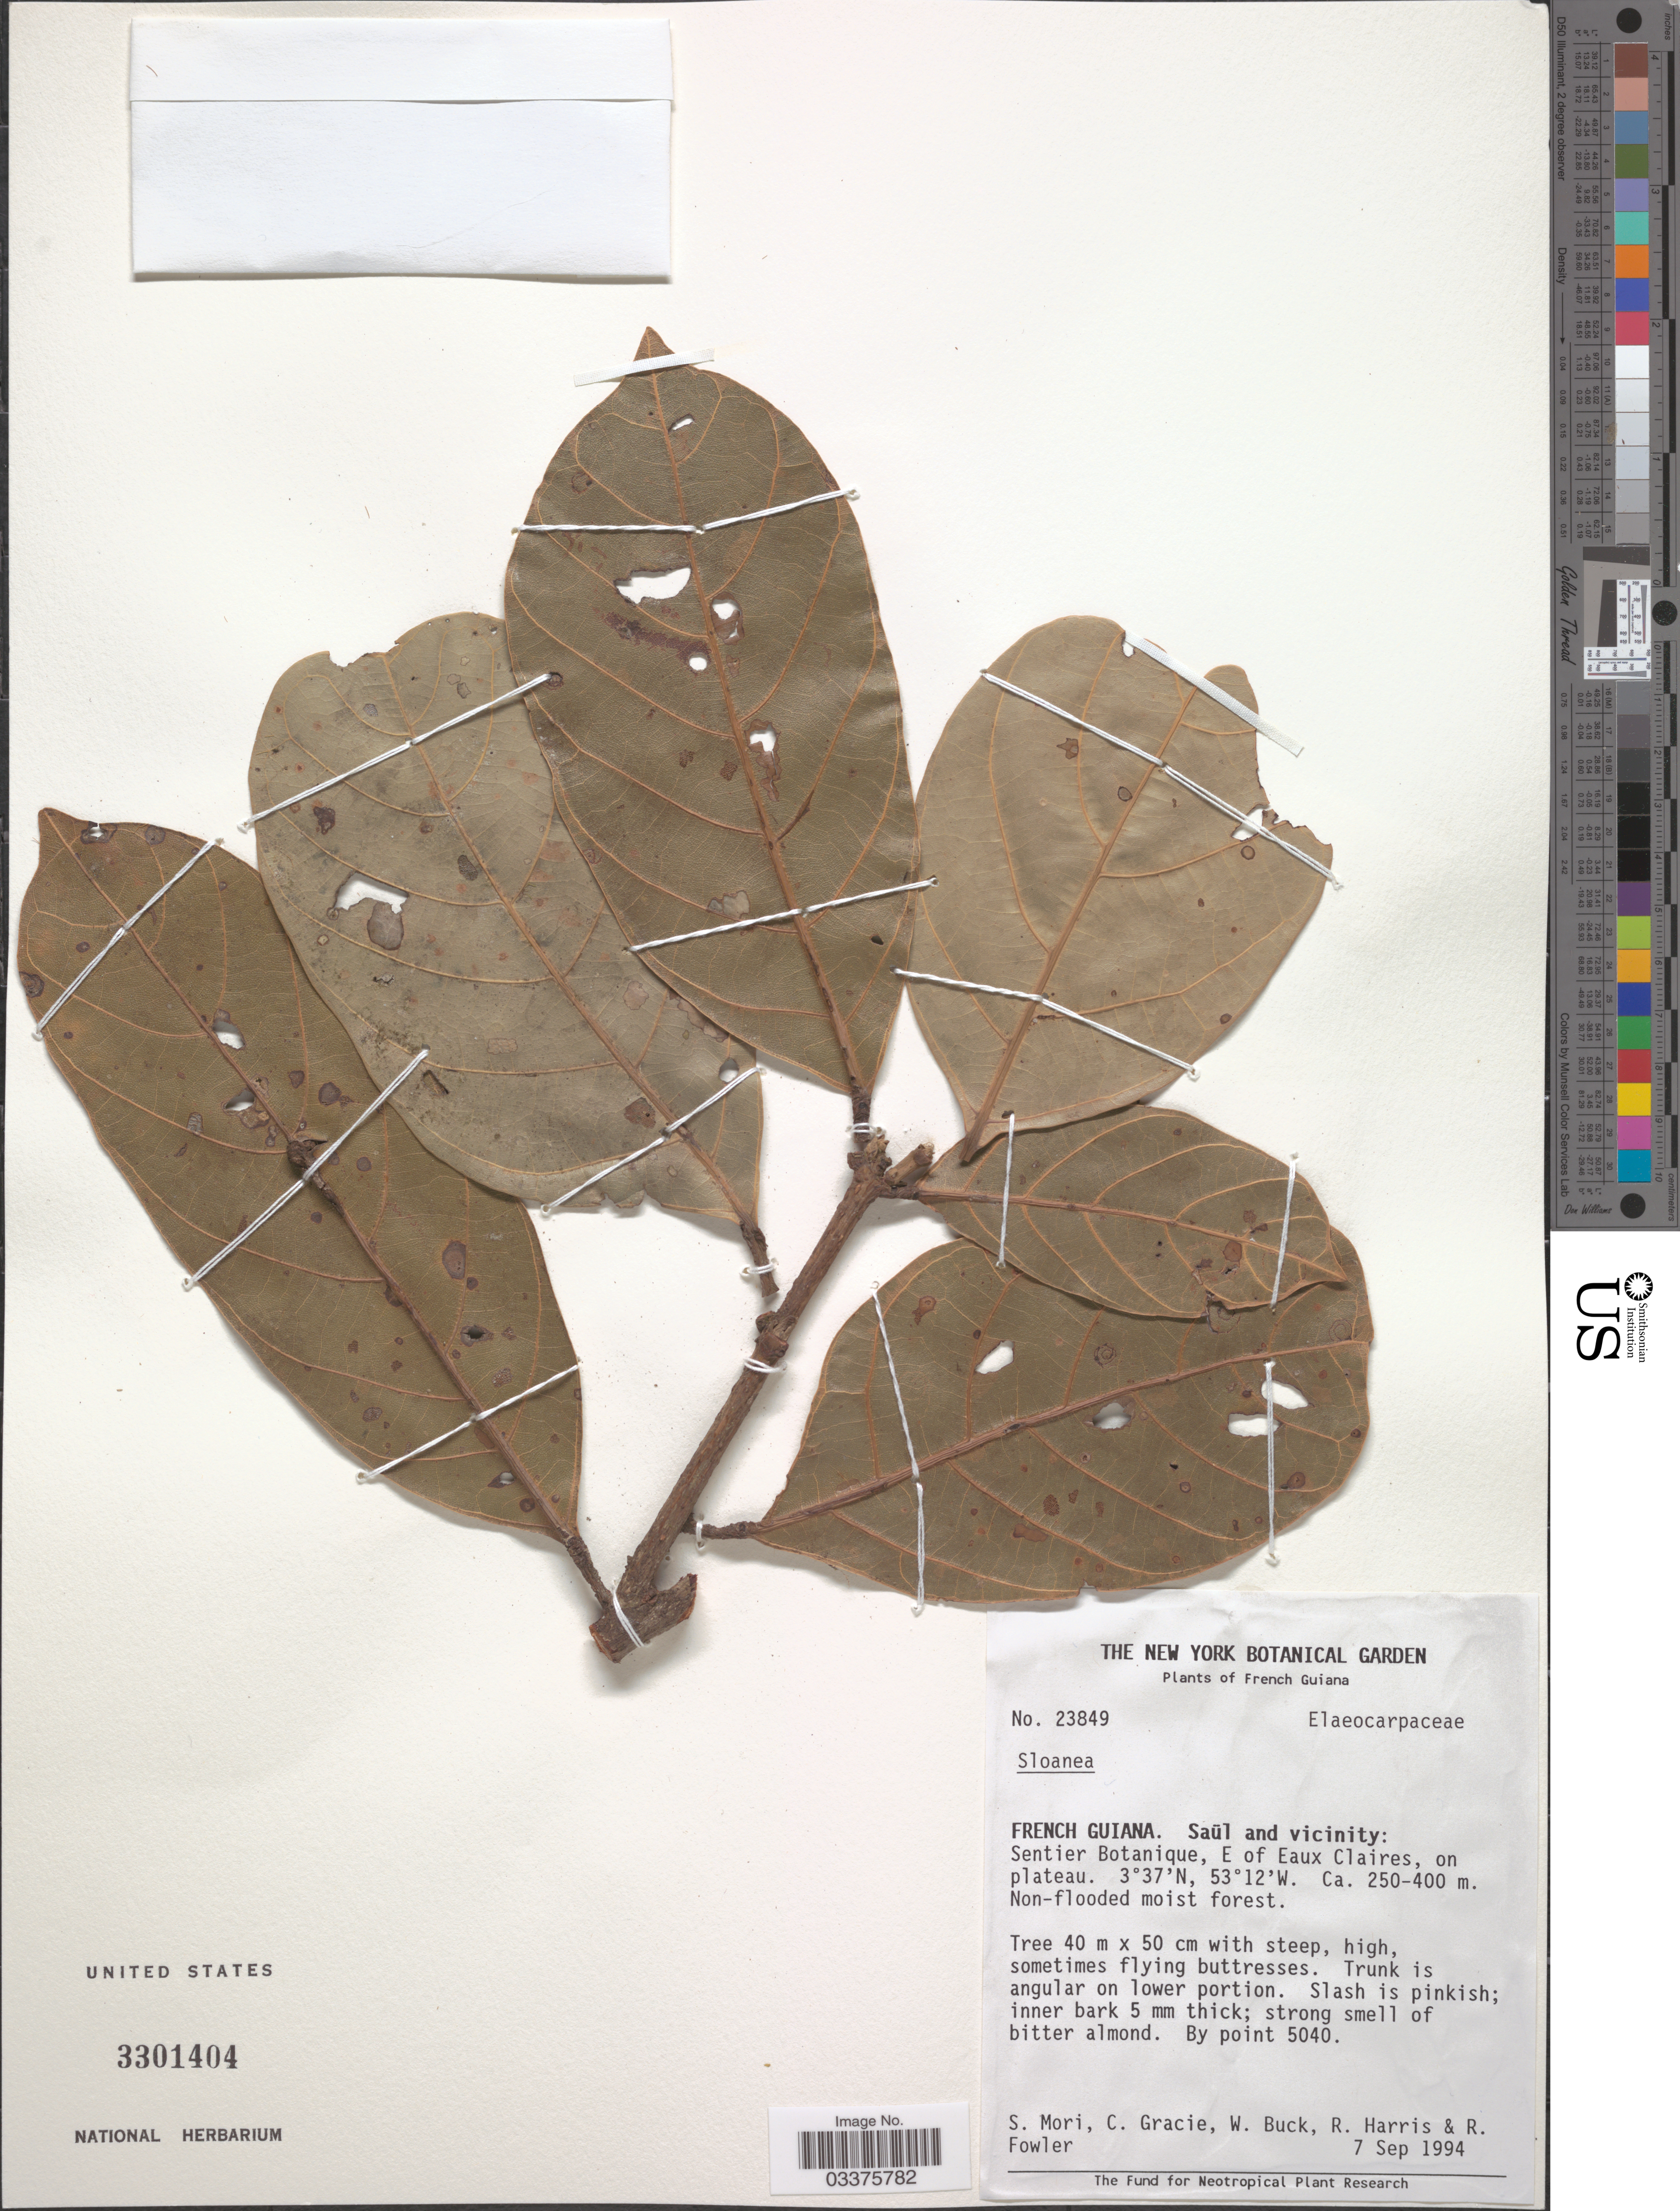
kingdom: Plantae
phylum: Tracheophyta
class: Magnoliopsida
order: Oxalidales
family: Elaeocarpaceae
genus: Sloanea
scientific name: Sloanea sp.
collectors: S. Mori, C. A. Gracie, W. Buck, R. Harris & R. Fowler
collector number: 23849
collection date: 1994-09-07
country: French Guiana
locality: Saül and vicinity: Sentier Botanique, E of Eaux Claires, on plateau.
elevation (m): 250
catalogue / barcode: US 3301404